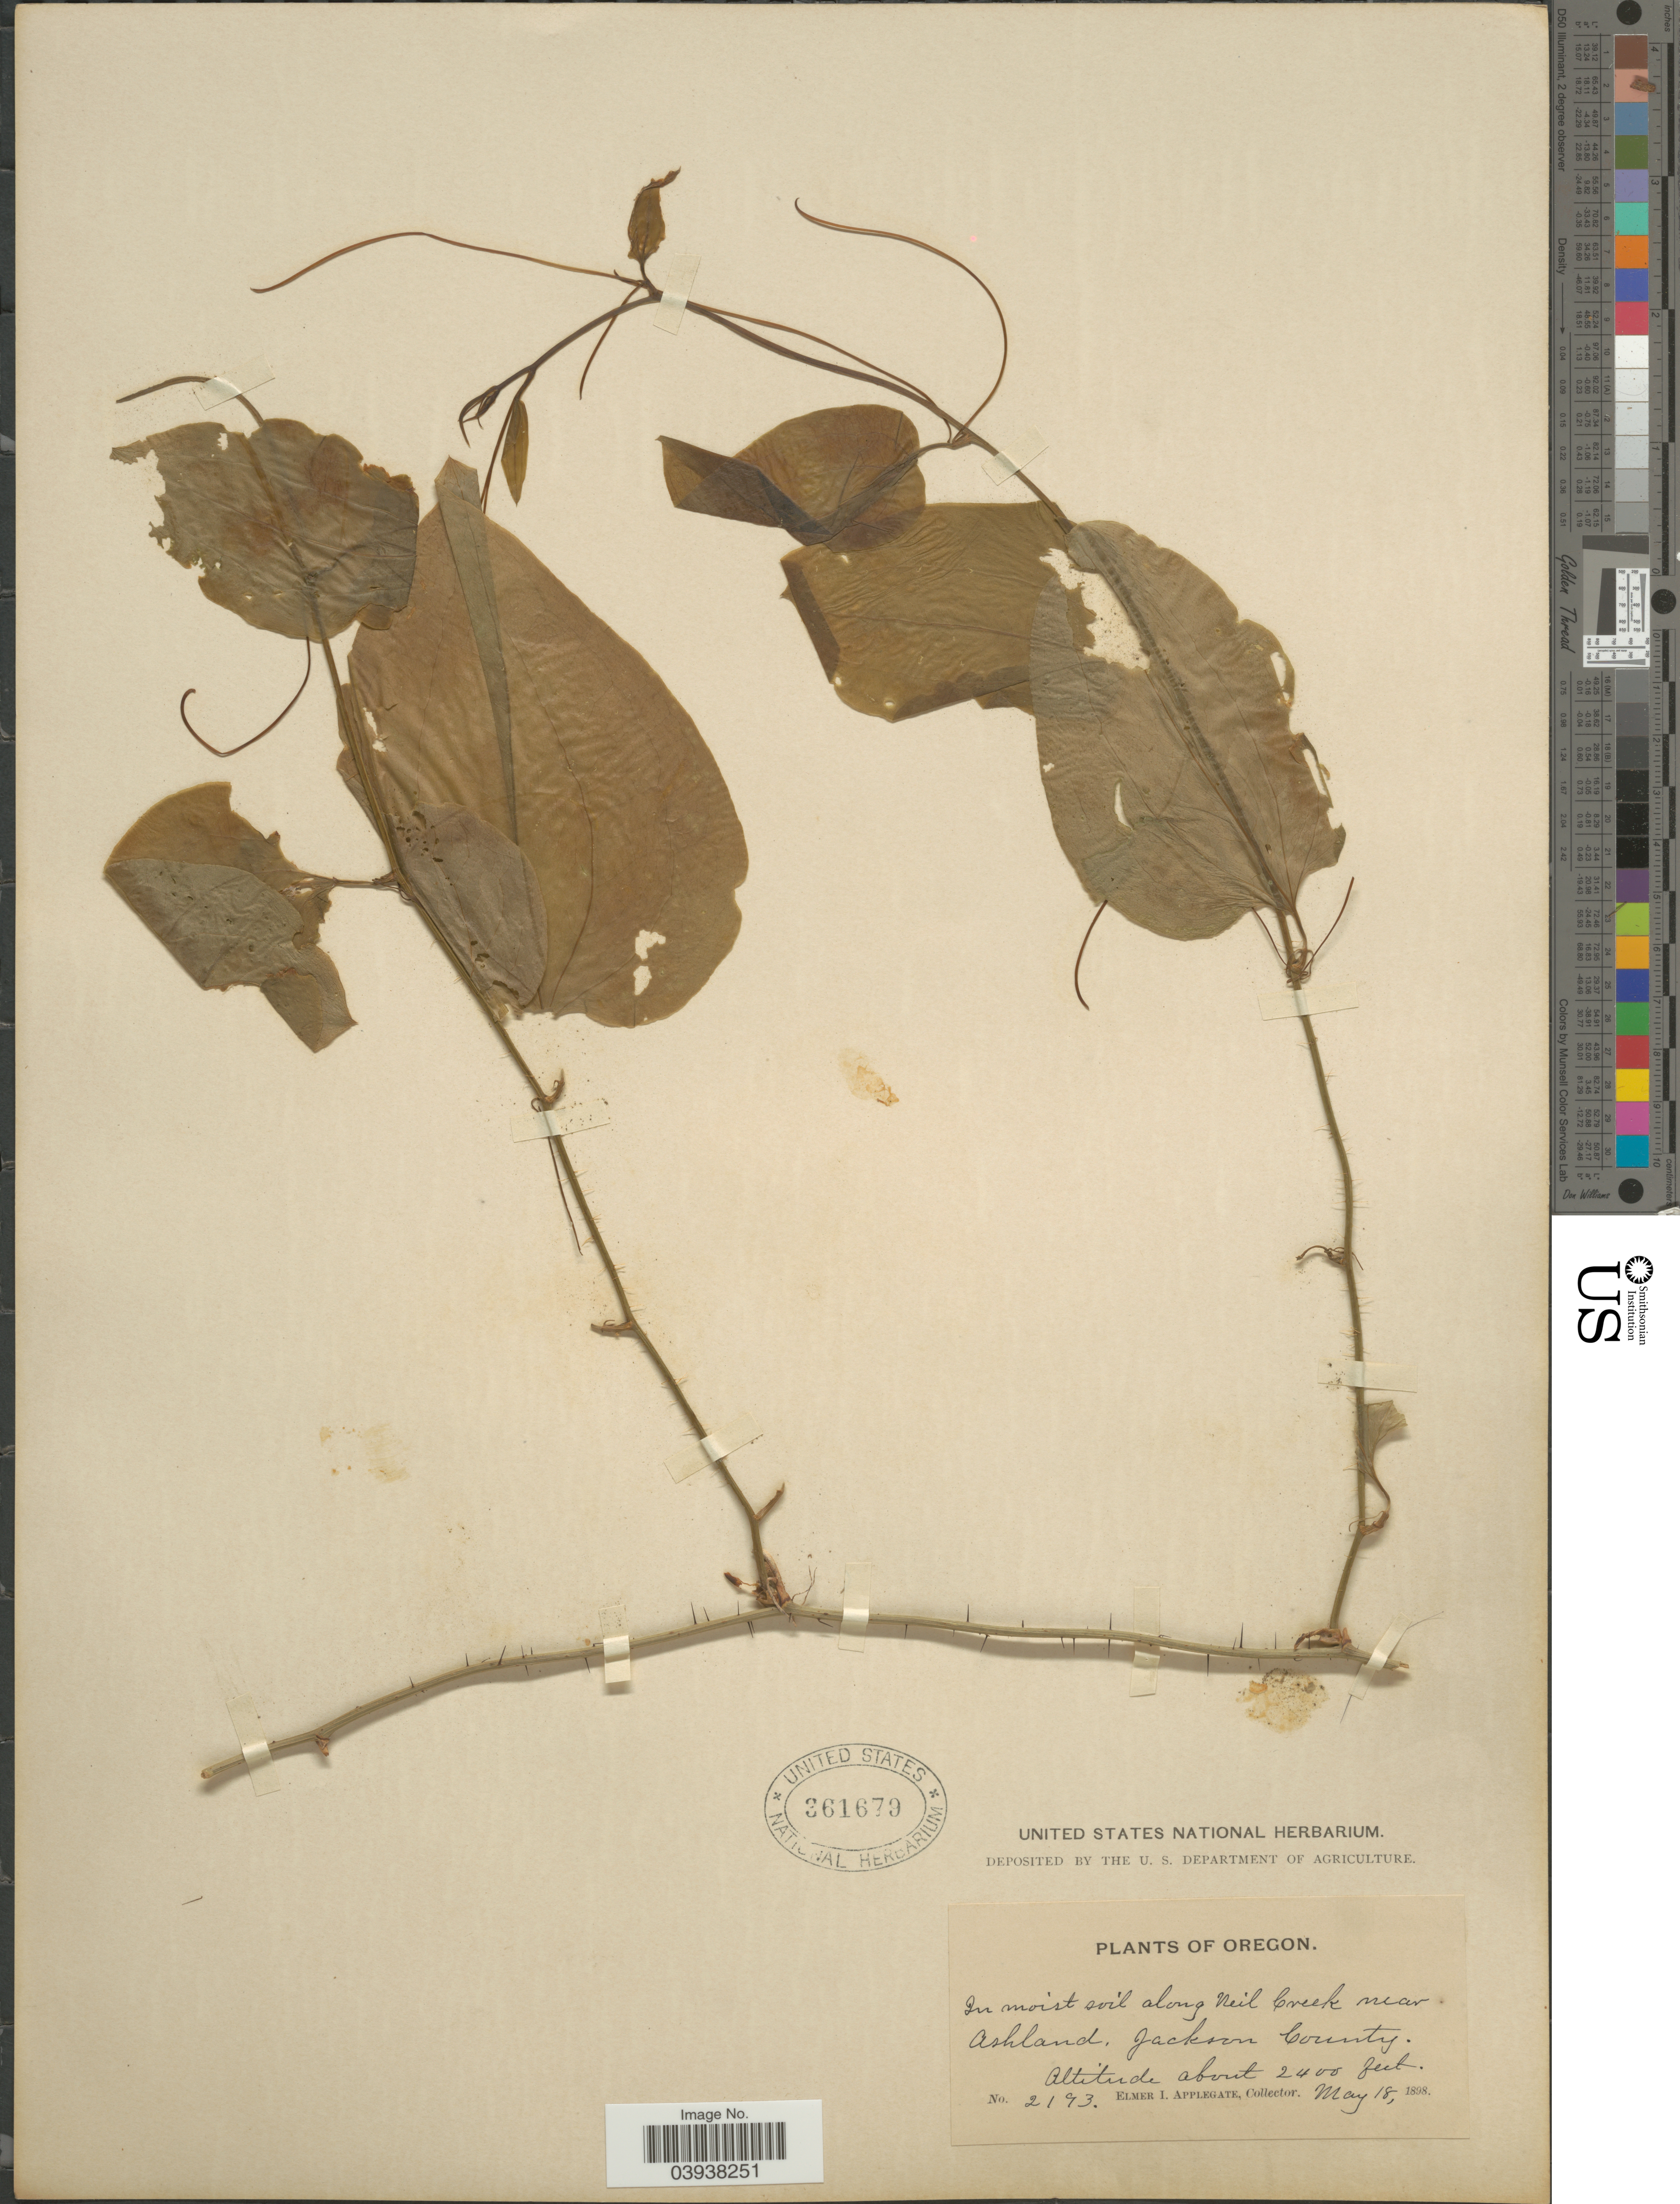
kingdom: Plantae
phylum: Tracheophyta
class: Liliopsida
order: Liliales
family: Smilacaceae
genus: Smilax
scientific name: Smilax californica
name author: (A. DC.) A. Gray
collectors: E. I. Applegate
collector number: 2193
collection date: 1898-05-18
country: United States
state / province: Oregon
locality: In moist soil along Neil Creek near Ashland, Jackson County.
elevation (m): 732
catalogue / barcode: US 361679